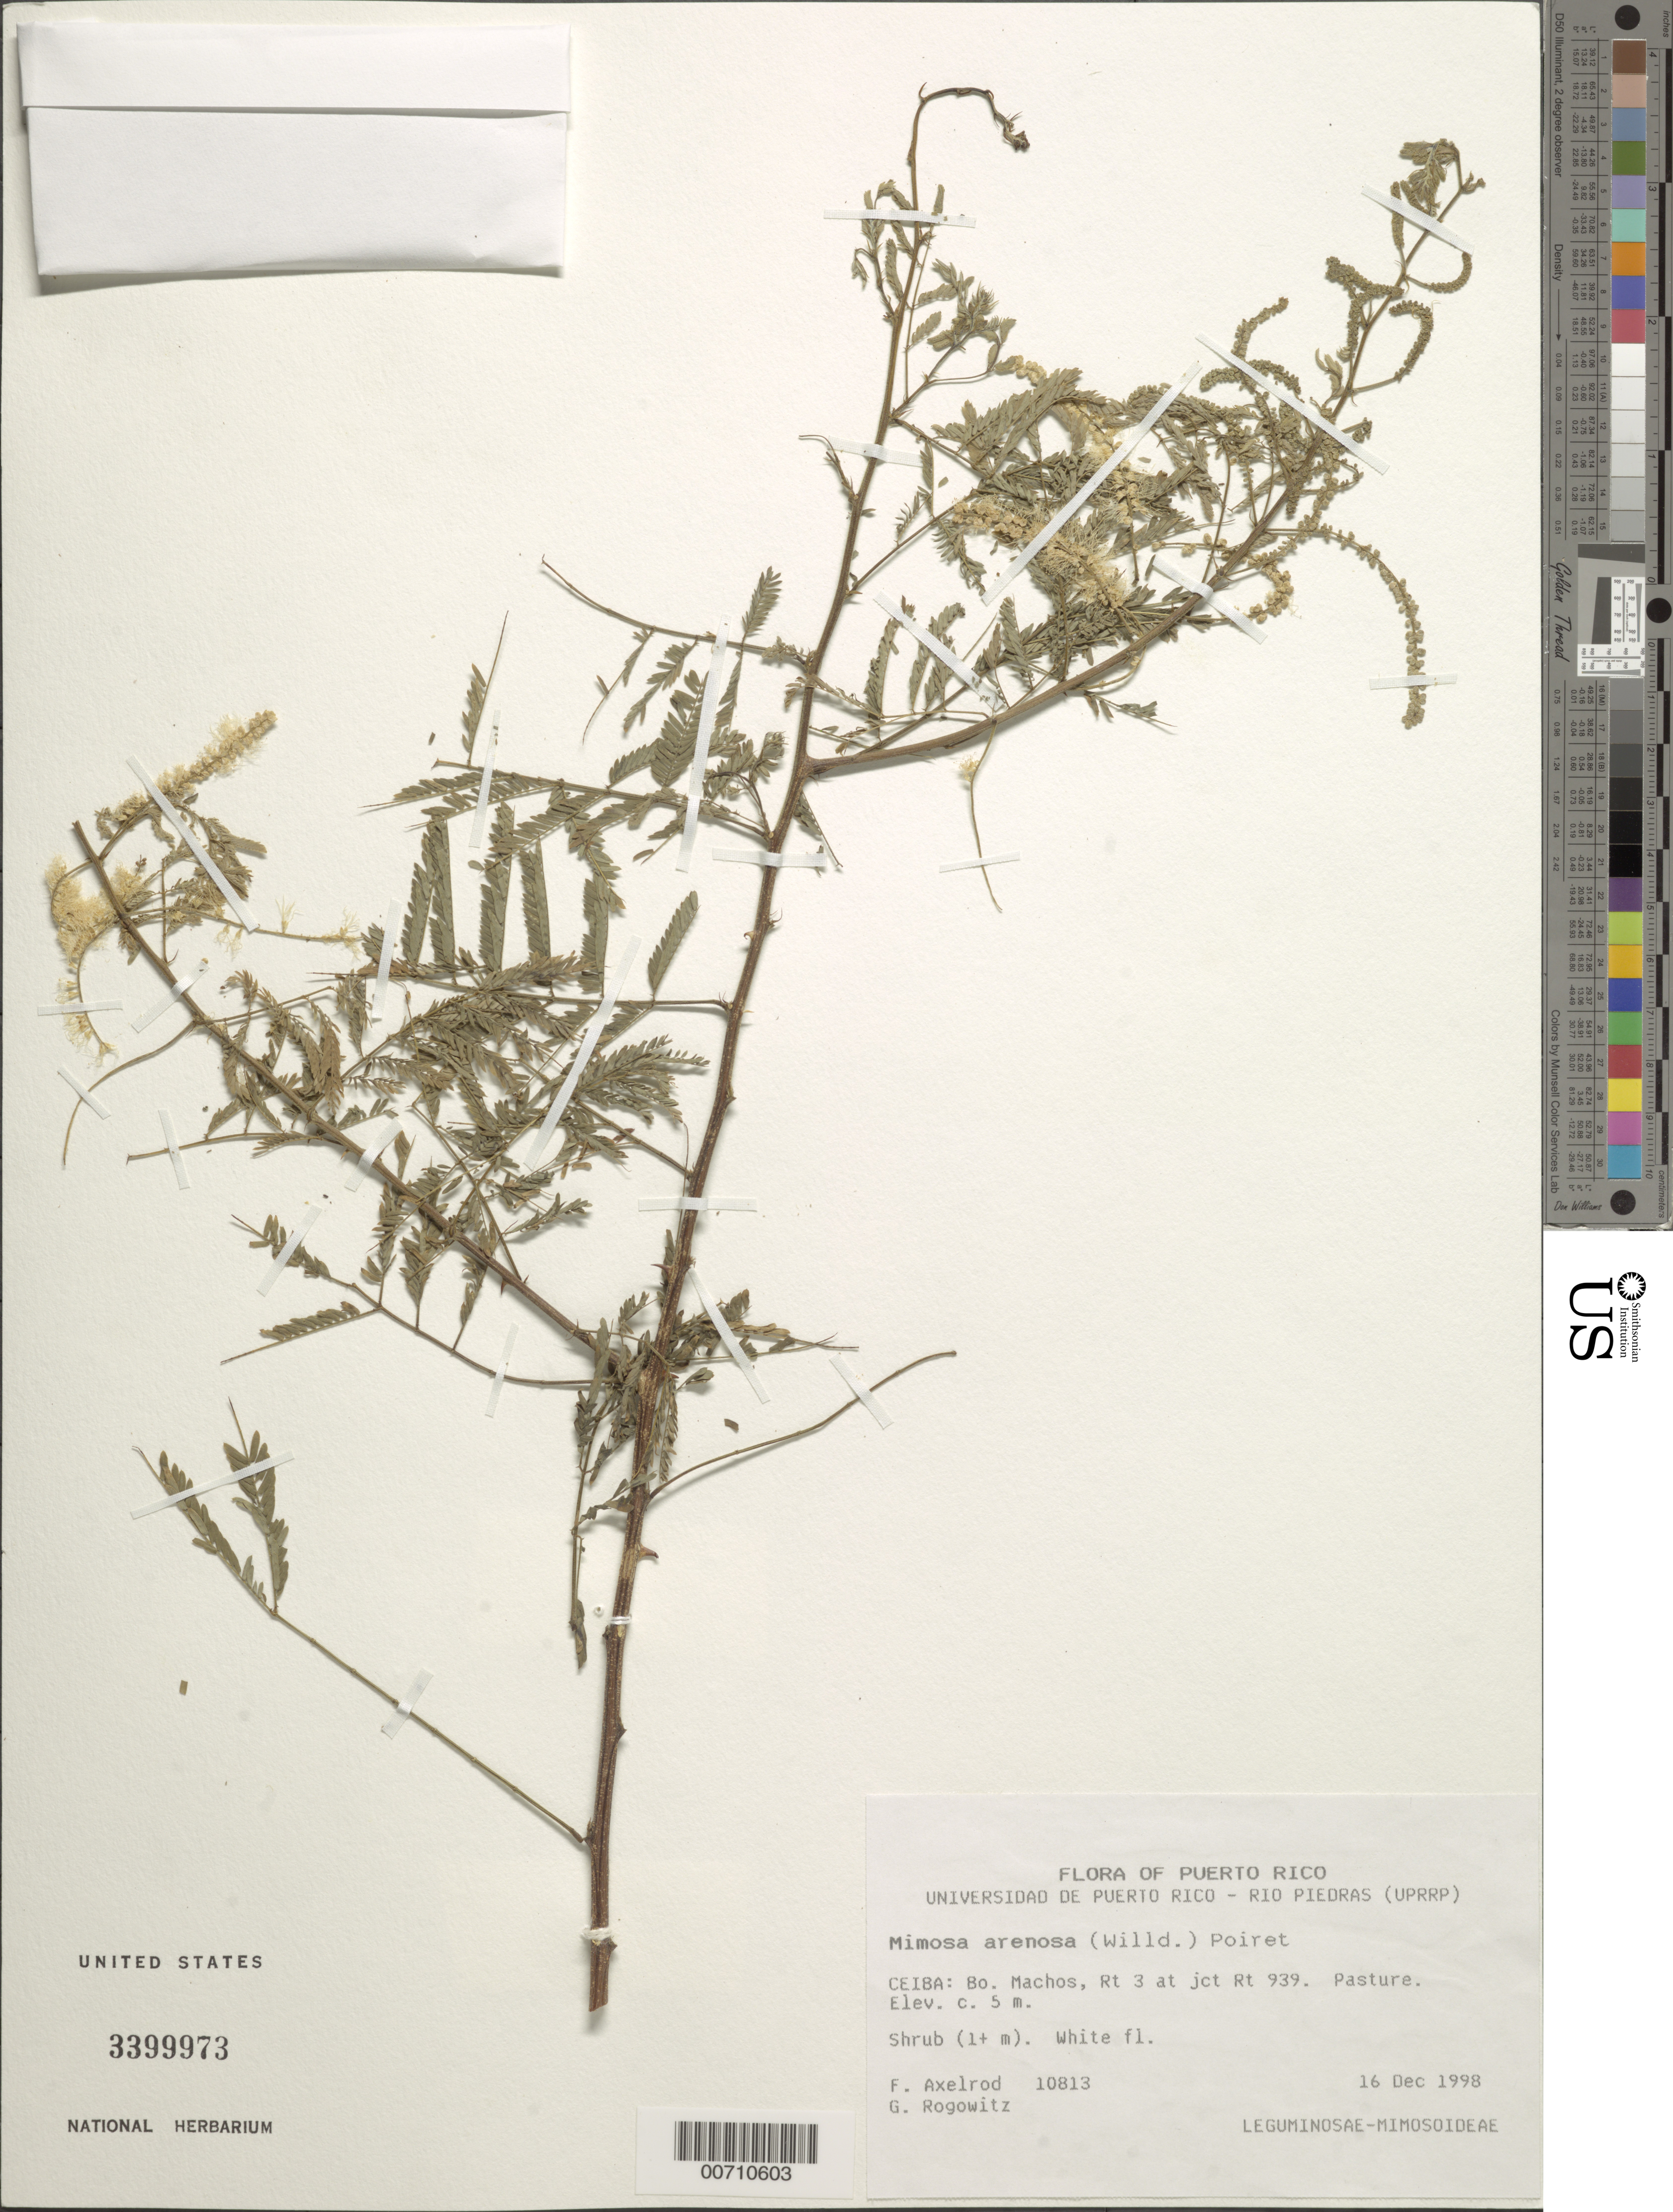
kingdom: Plantae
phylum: Tracheophyta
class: Magnoliopsida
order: Fabales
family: Fabaceae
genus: Mimosa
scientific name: Mimosa arenosa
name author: (Willd.) Poir.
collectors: F. S. Axelrod & G. Rogowitz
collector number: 10813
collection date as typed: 16 Dec 1998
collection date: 1998-12-16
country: Puerto Rico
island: Greater Antilles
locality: Ceiba: Bo. Machos, Rt 3 at jct Rt 939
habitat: Pasture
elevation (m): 5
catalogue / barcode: US 3399973